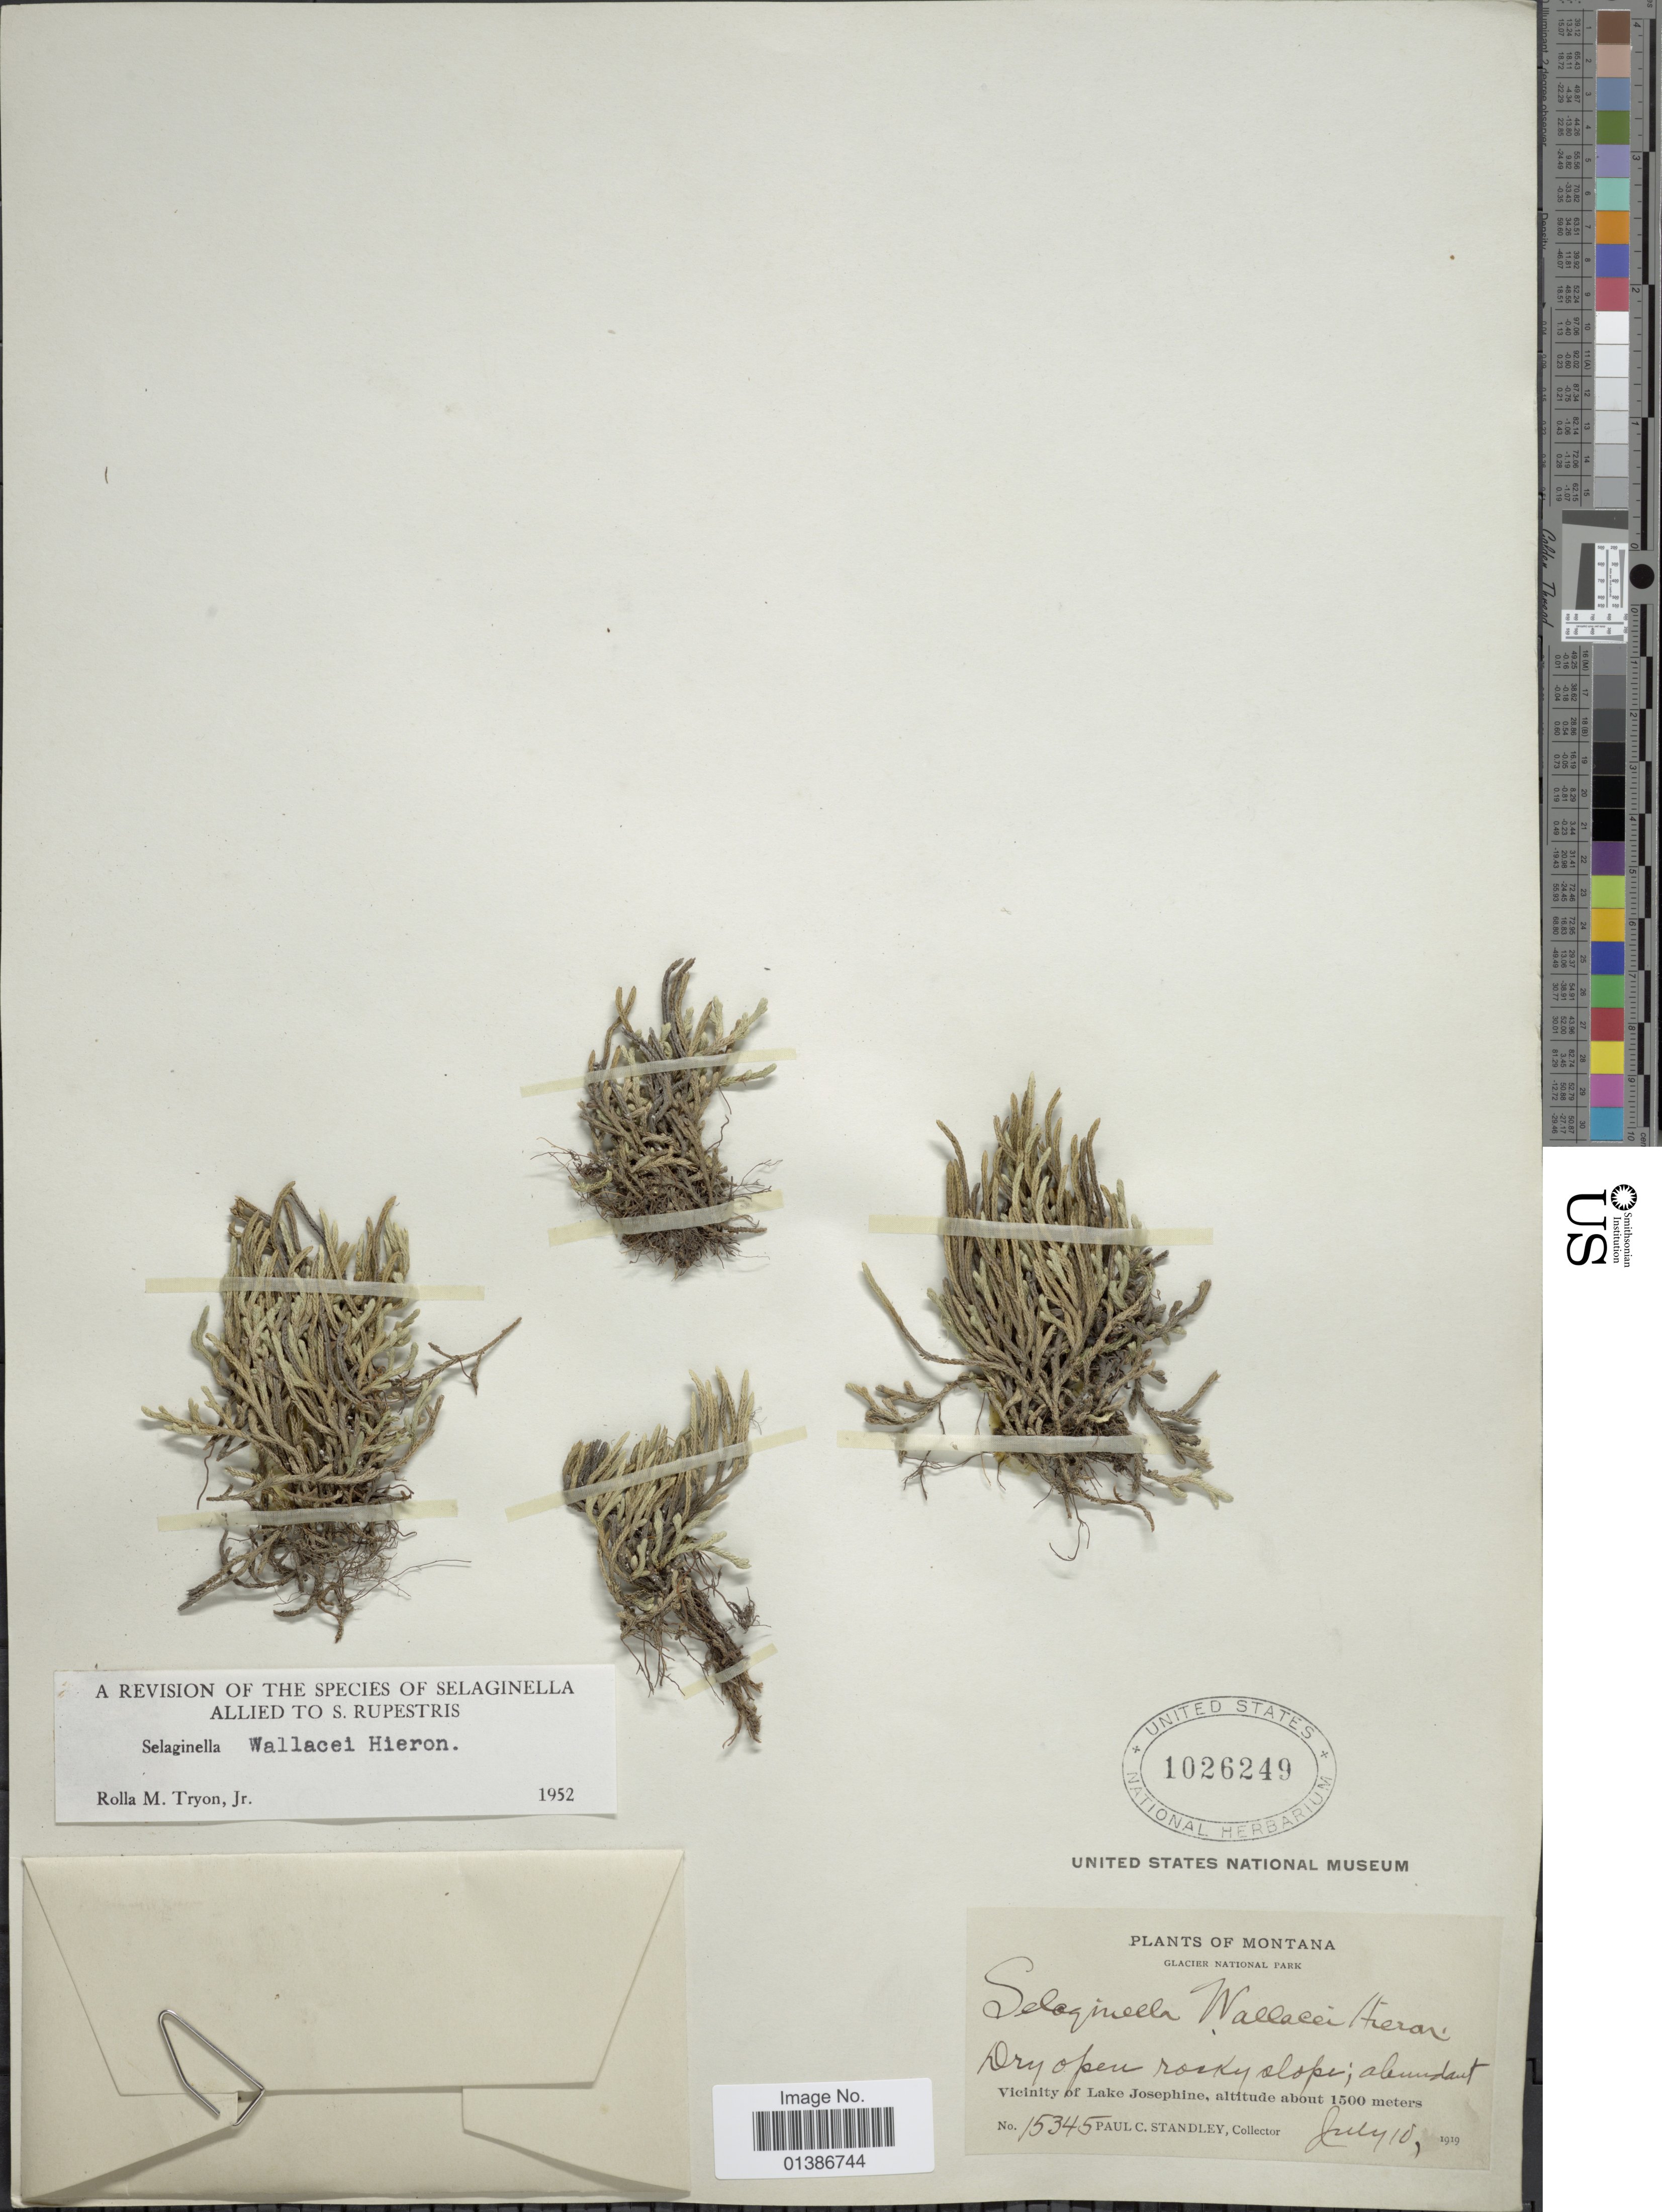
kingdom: Plantae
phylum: Tracheophyta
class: Lycopodiopsida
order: Selaginellales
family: Selaginellaceae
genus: Selaginella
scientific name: Selaginella wallacei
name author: Hieron.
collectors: P. C. Standley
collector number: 15345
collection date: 1919-07-10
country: United States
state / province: Montana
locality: Glacier National Park. Vicinity of Lake Josephine.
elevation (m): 1500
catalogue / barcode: US 1026249